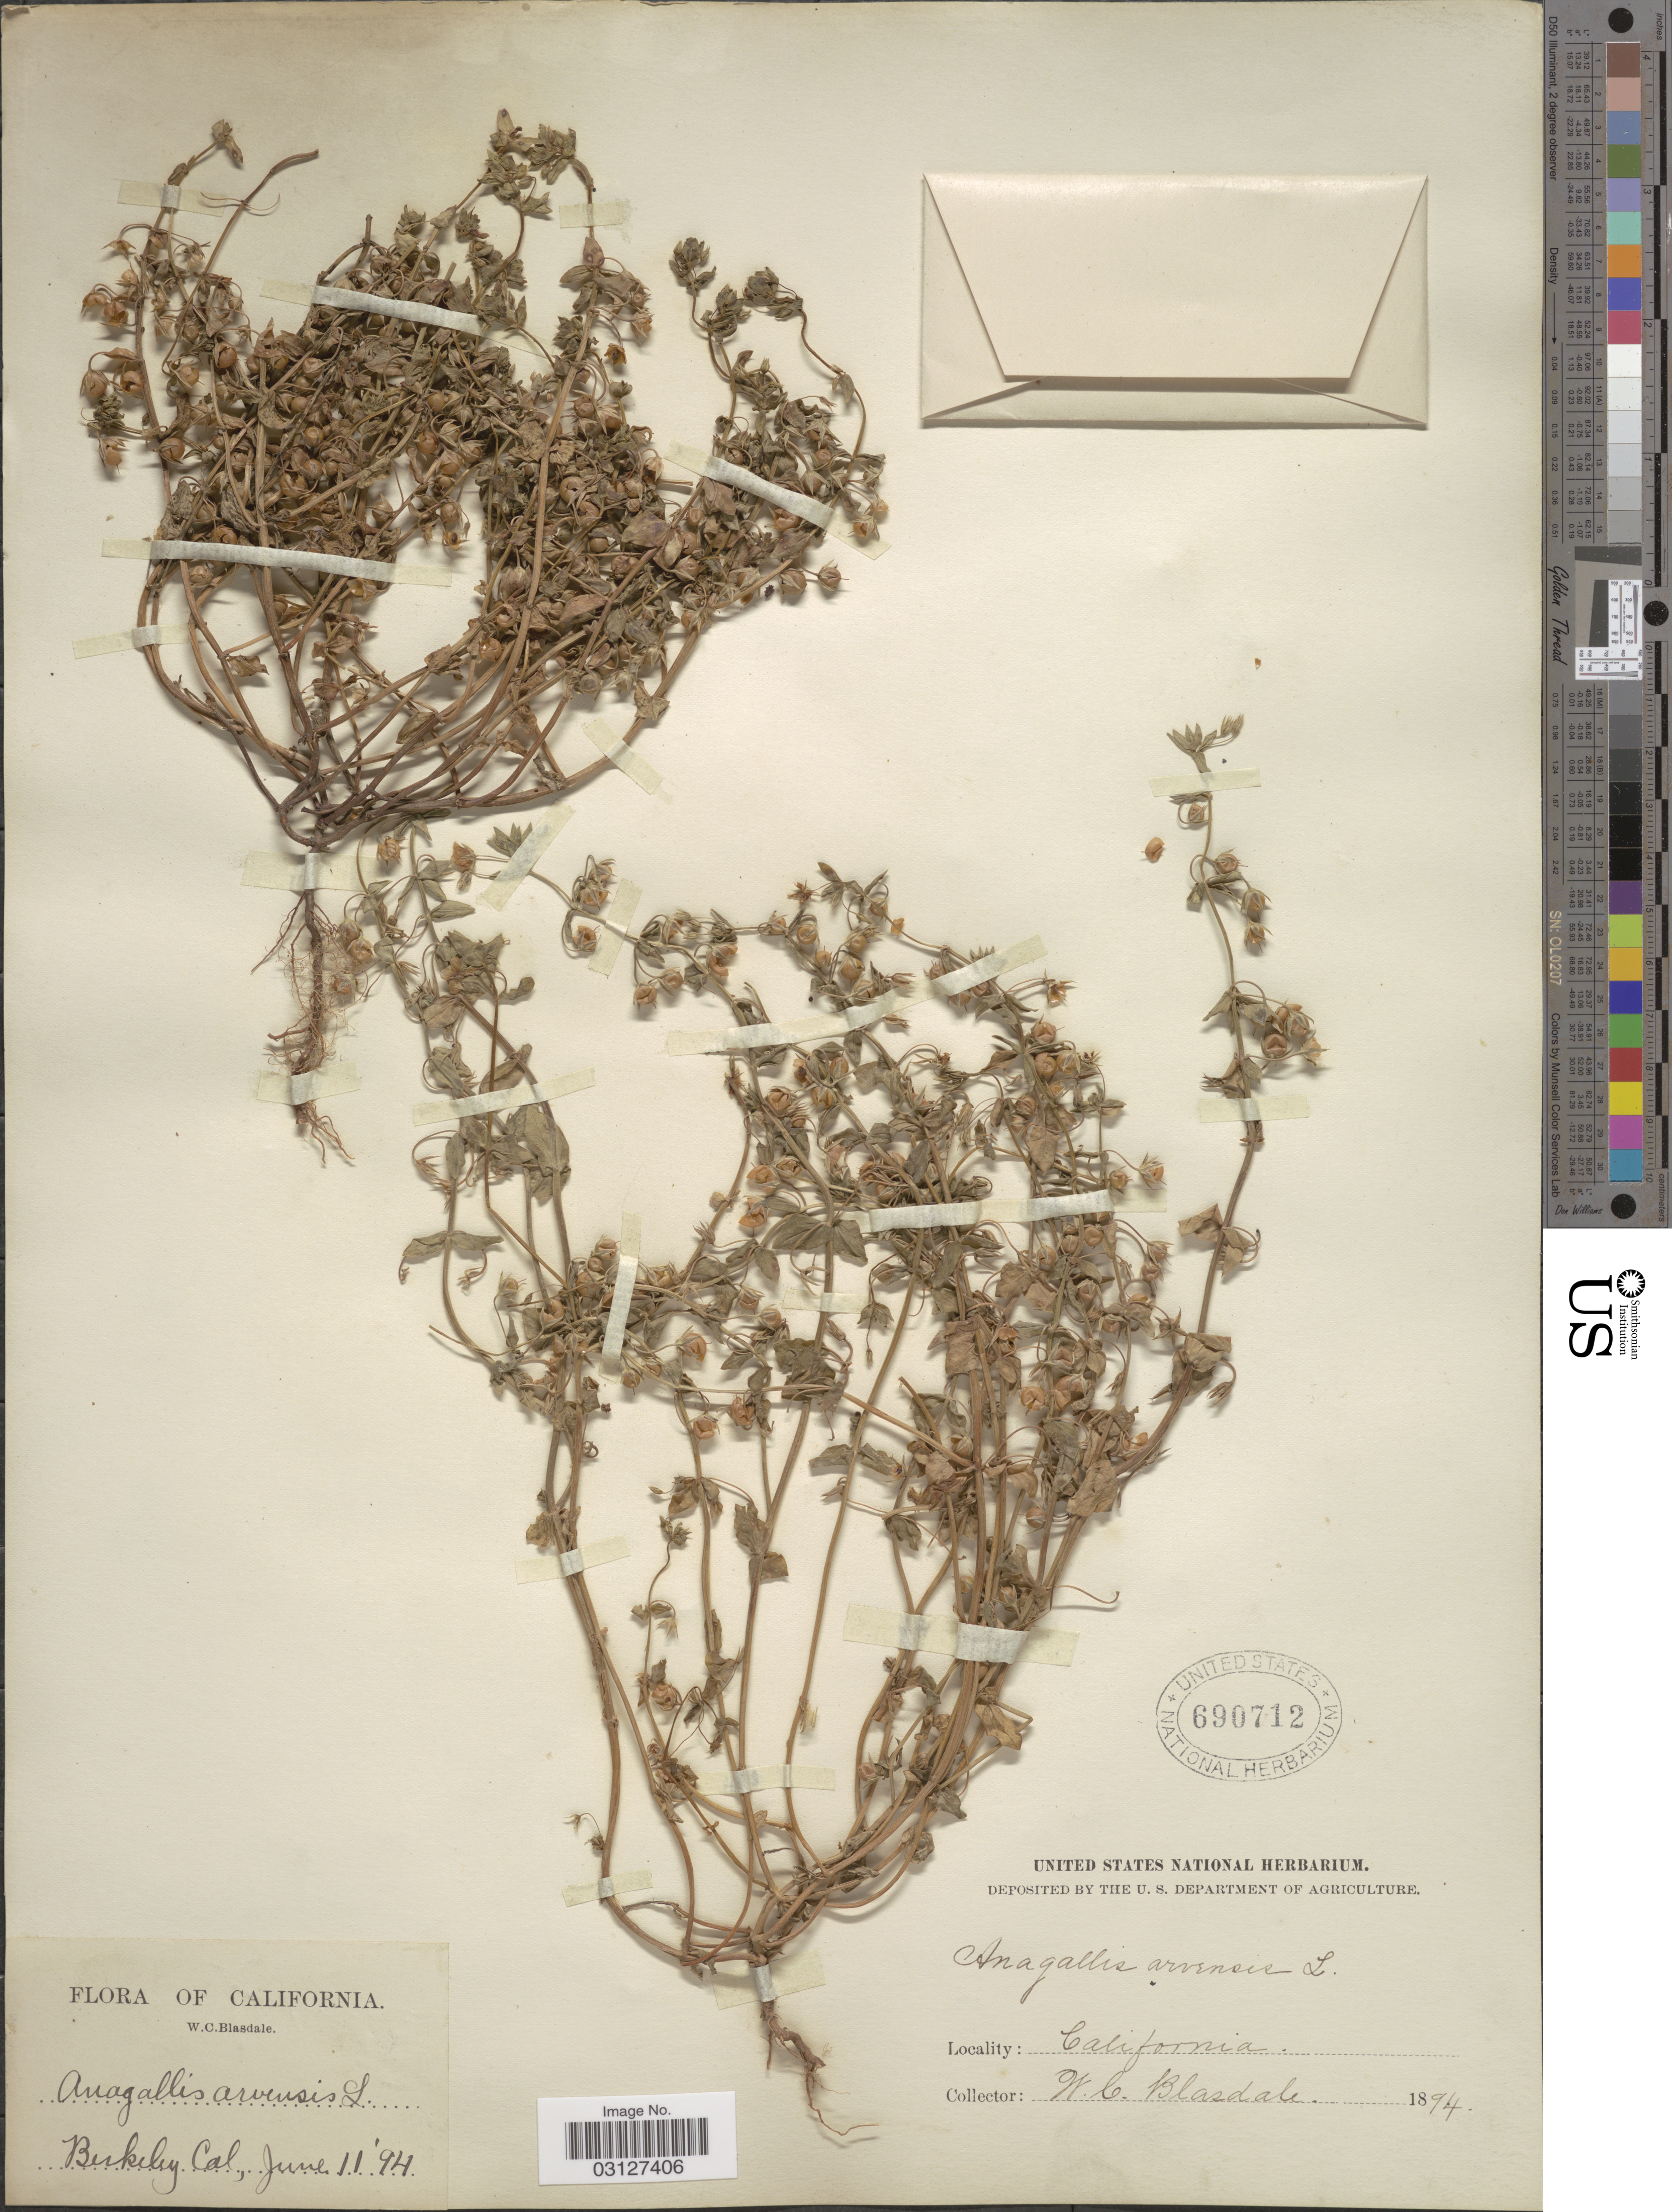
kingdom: Plantae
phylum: Tracheophyta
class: Magnoliopsida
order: Ericales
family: Primulaceae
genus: Anagallis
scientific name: Anagallis arvensis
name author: L.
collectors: W. Blasdale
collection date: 1894-06-11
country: United States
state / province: California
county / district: Alameda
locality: Berkeley.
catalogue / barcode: US 690712